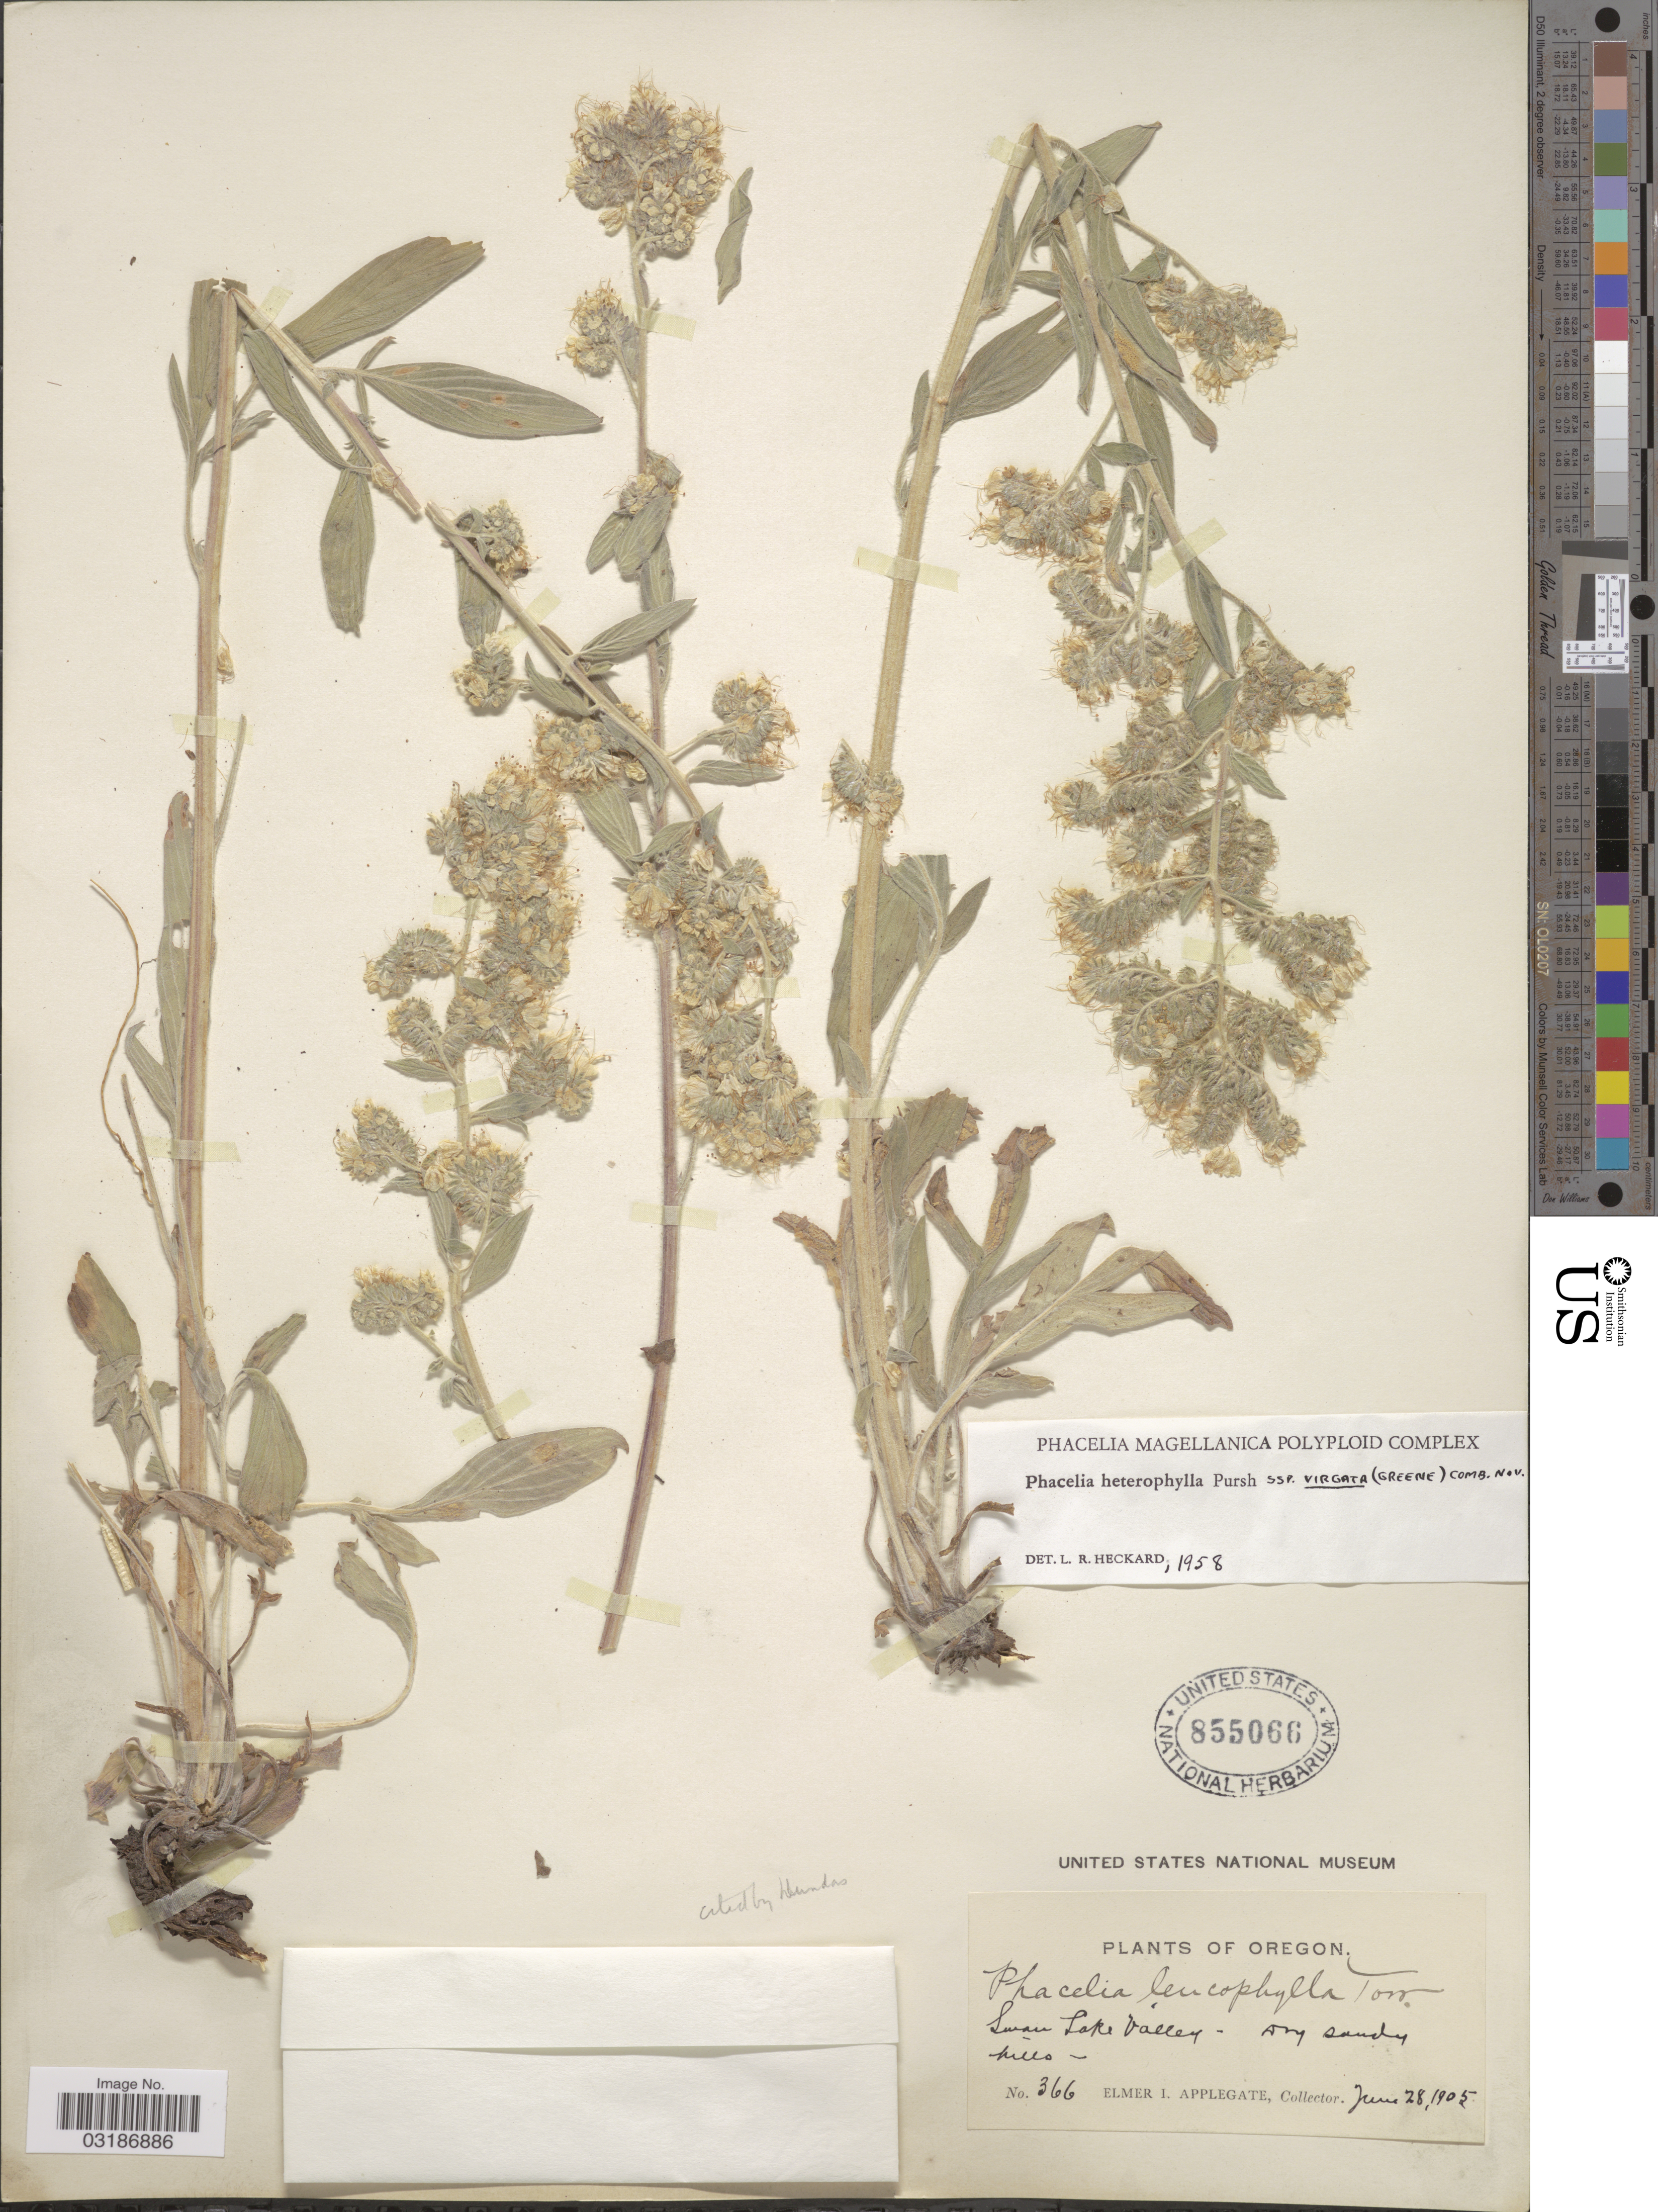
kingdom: Plantae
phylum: Tracheophyta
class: Magnoliopsida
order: Boraginales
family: Hydrophyllaceae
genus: Phacelia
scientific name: Phacelia heterophylla subsp. virgata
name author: (Greene) Heckard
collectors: E. I. Applegate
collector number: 366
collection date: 1905-06-28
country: United States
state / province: Oregon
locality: Swan Lake Valley.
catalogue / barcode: US 855066